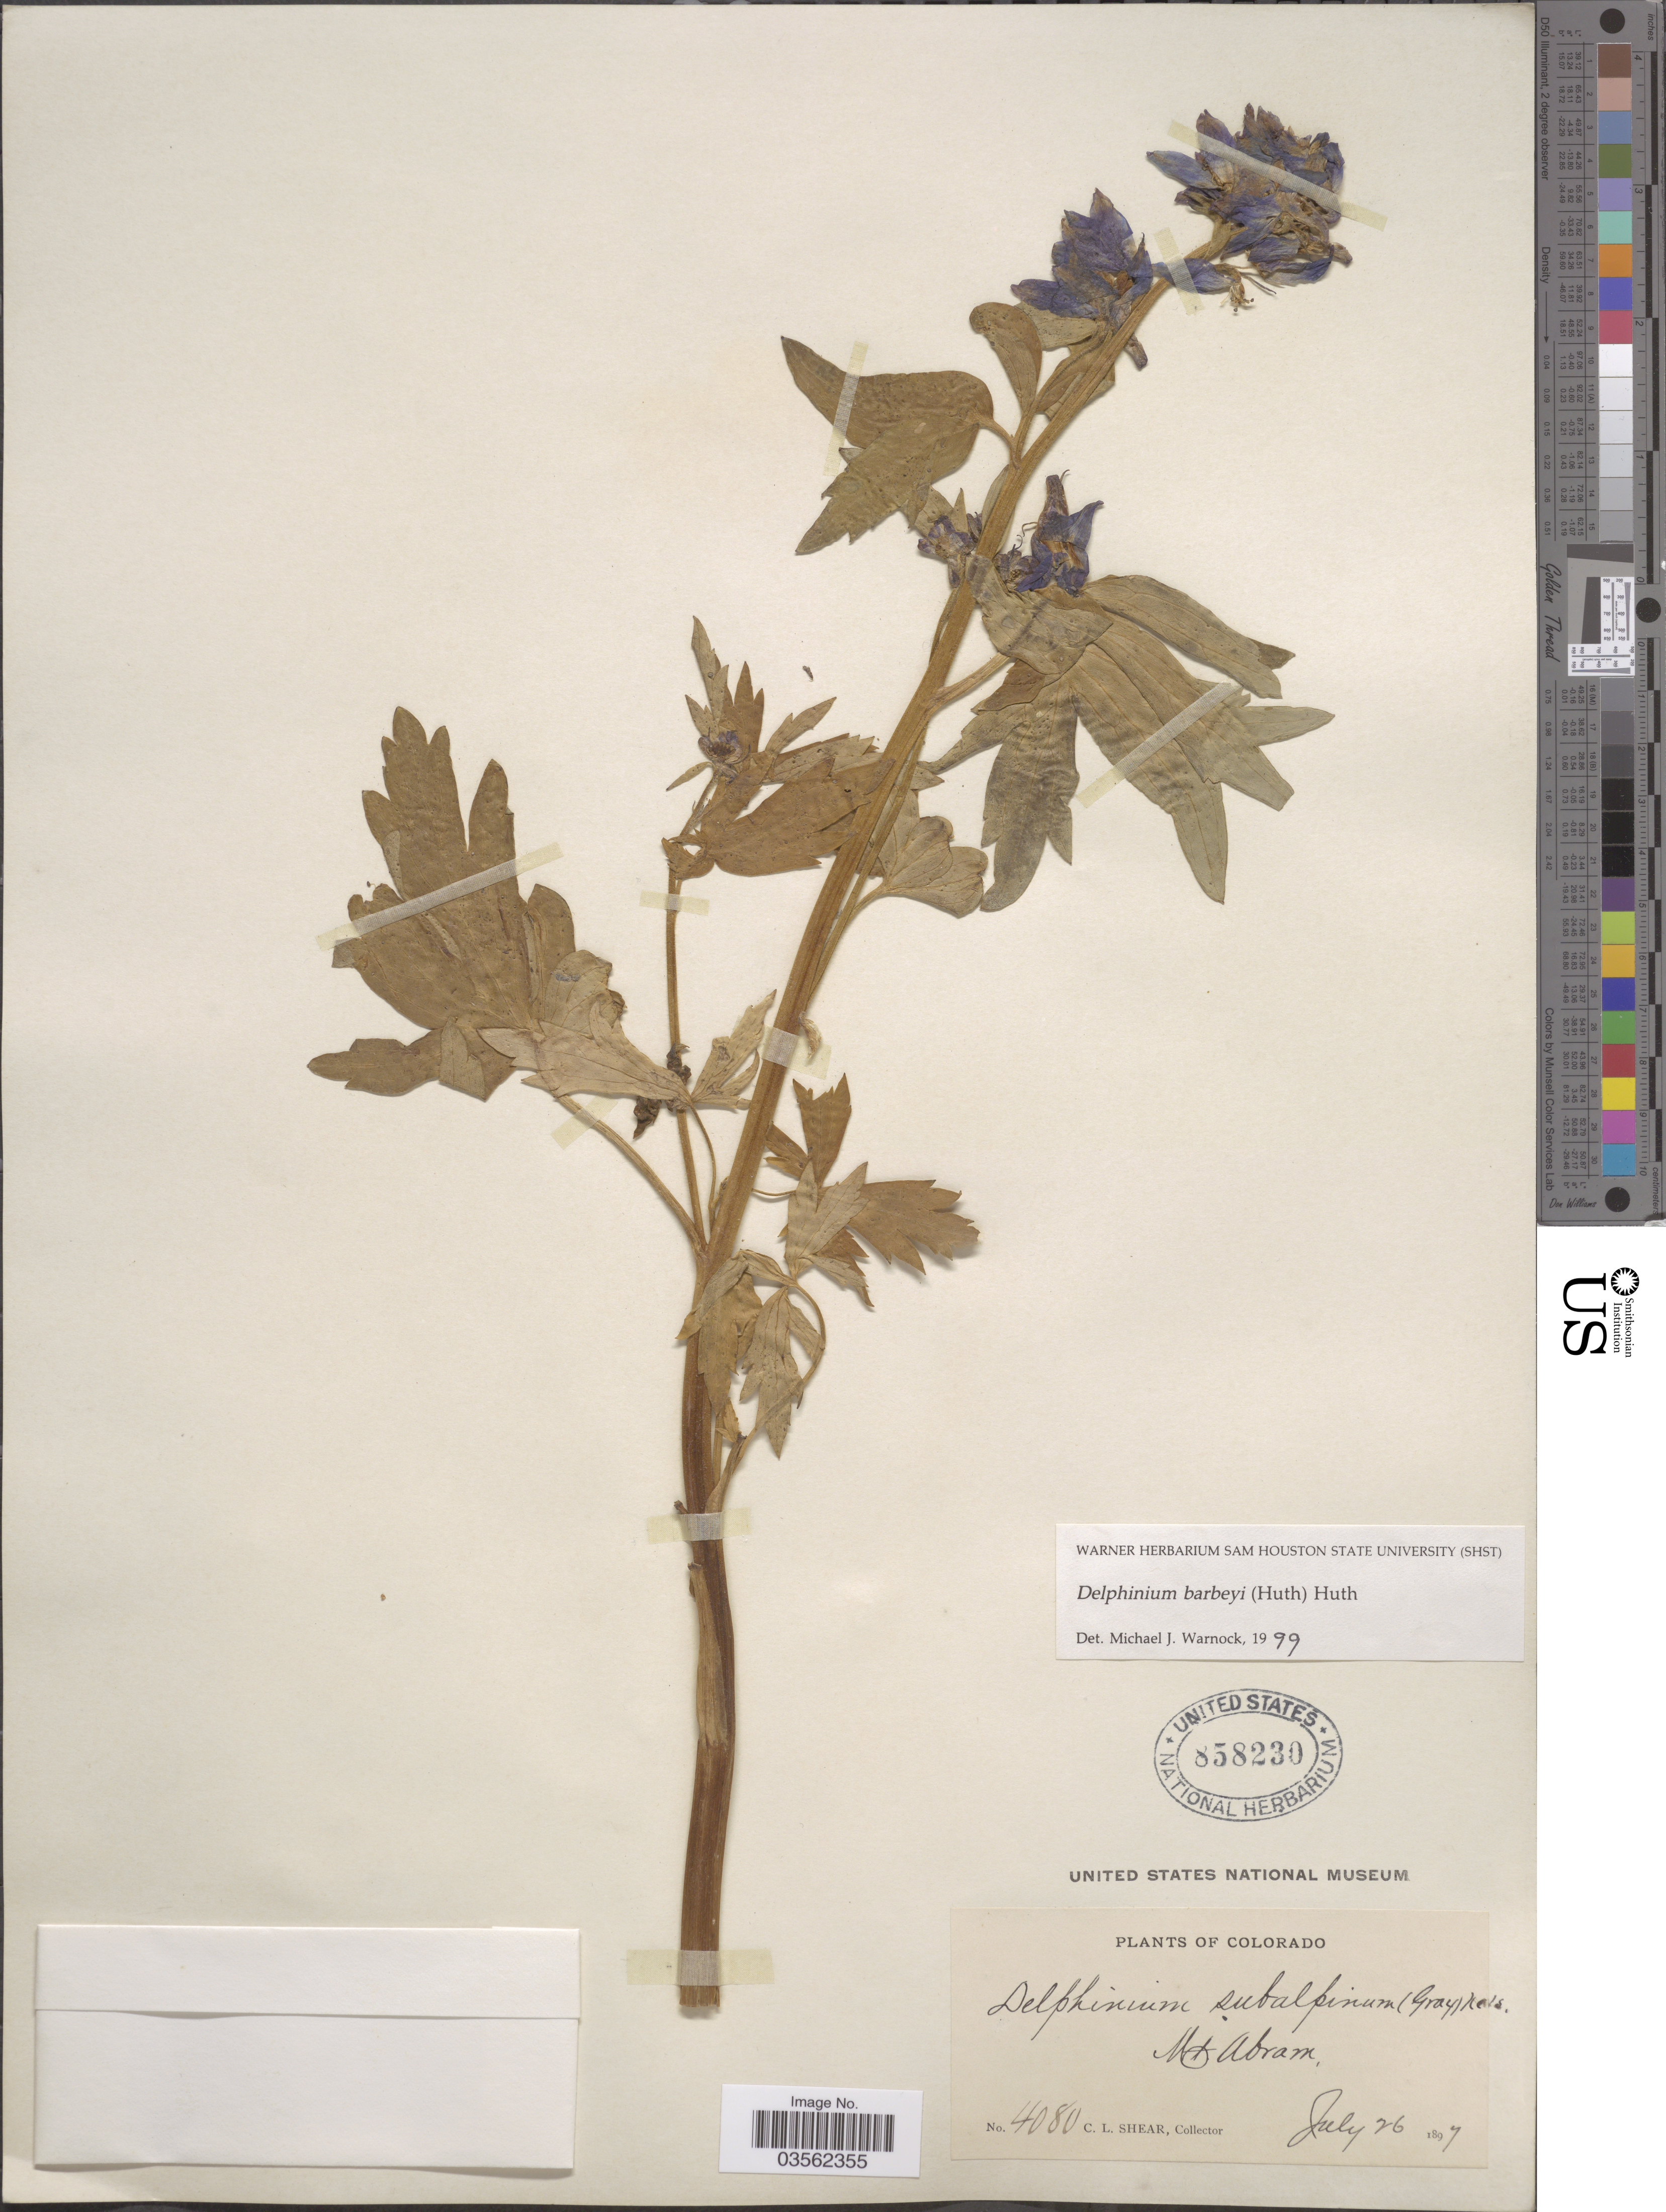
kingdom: Plantae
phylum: Tracheophyta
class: Magnoliopsida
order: Ranunculales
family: Ranunculaceae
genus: Delphinium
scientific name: Delphinium barbeyi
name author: (Huth) Huth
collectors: C. L. Shear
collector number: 4080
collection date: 1897-07-26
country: United States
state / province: Colorado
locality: Mt Abram.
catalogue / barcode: US 858230